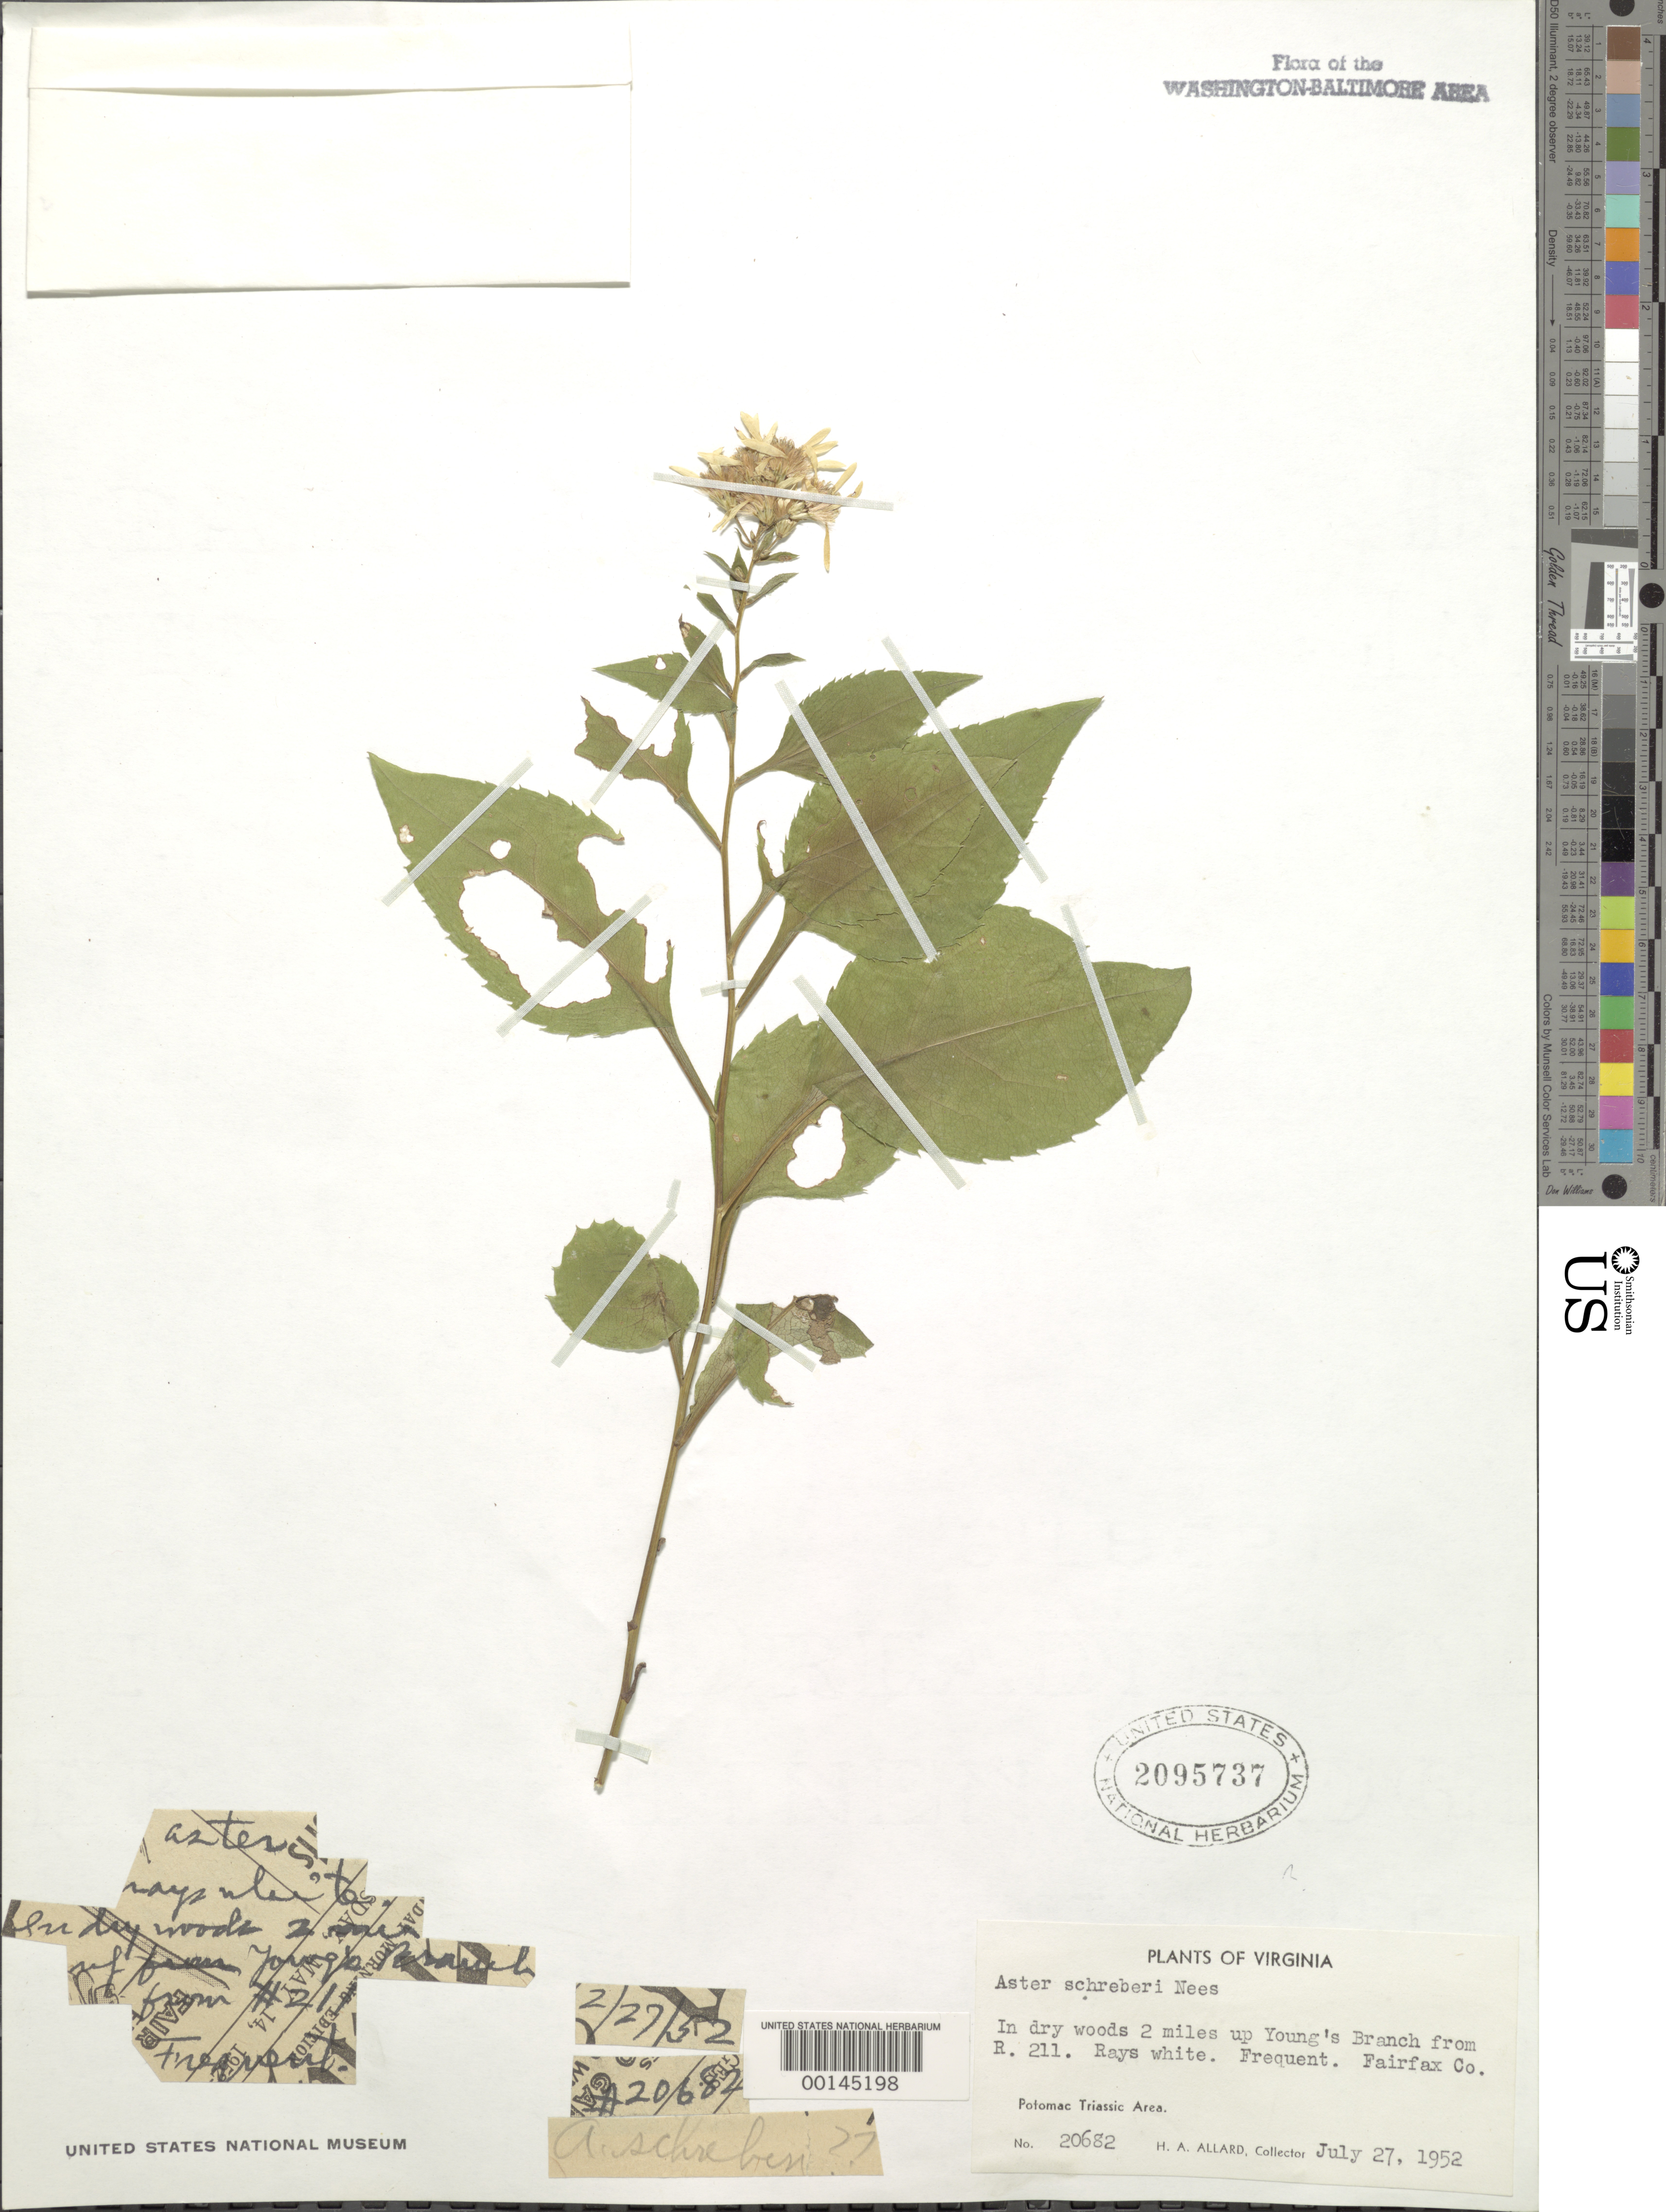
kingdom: Plantae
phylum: Tracheophyta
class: Magnoliopsida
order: Asterales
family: Asteraceae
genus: Eurybia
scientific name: Eurybia schreberi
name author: (Nees) Nees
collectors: H. A. Allard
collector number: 20682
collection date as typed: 27 Jul 1952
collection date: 1952-07-27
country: United States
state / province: Virginia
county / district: Fauquier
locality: Youngs Branch upstream from Rt. 211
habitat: Dry woods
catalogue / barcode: US 2095737